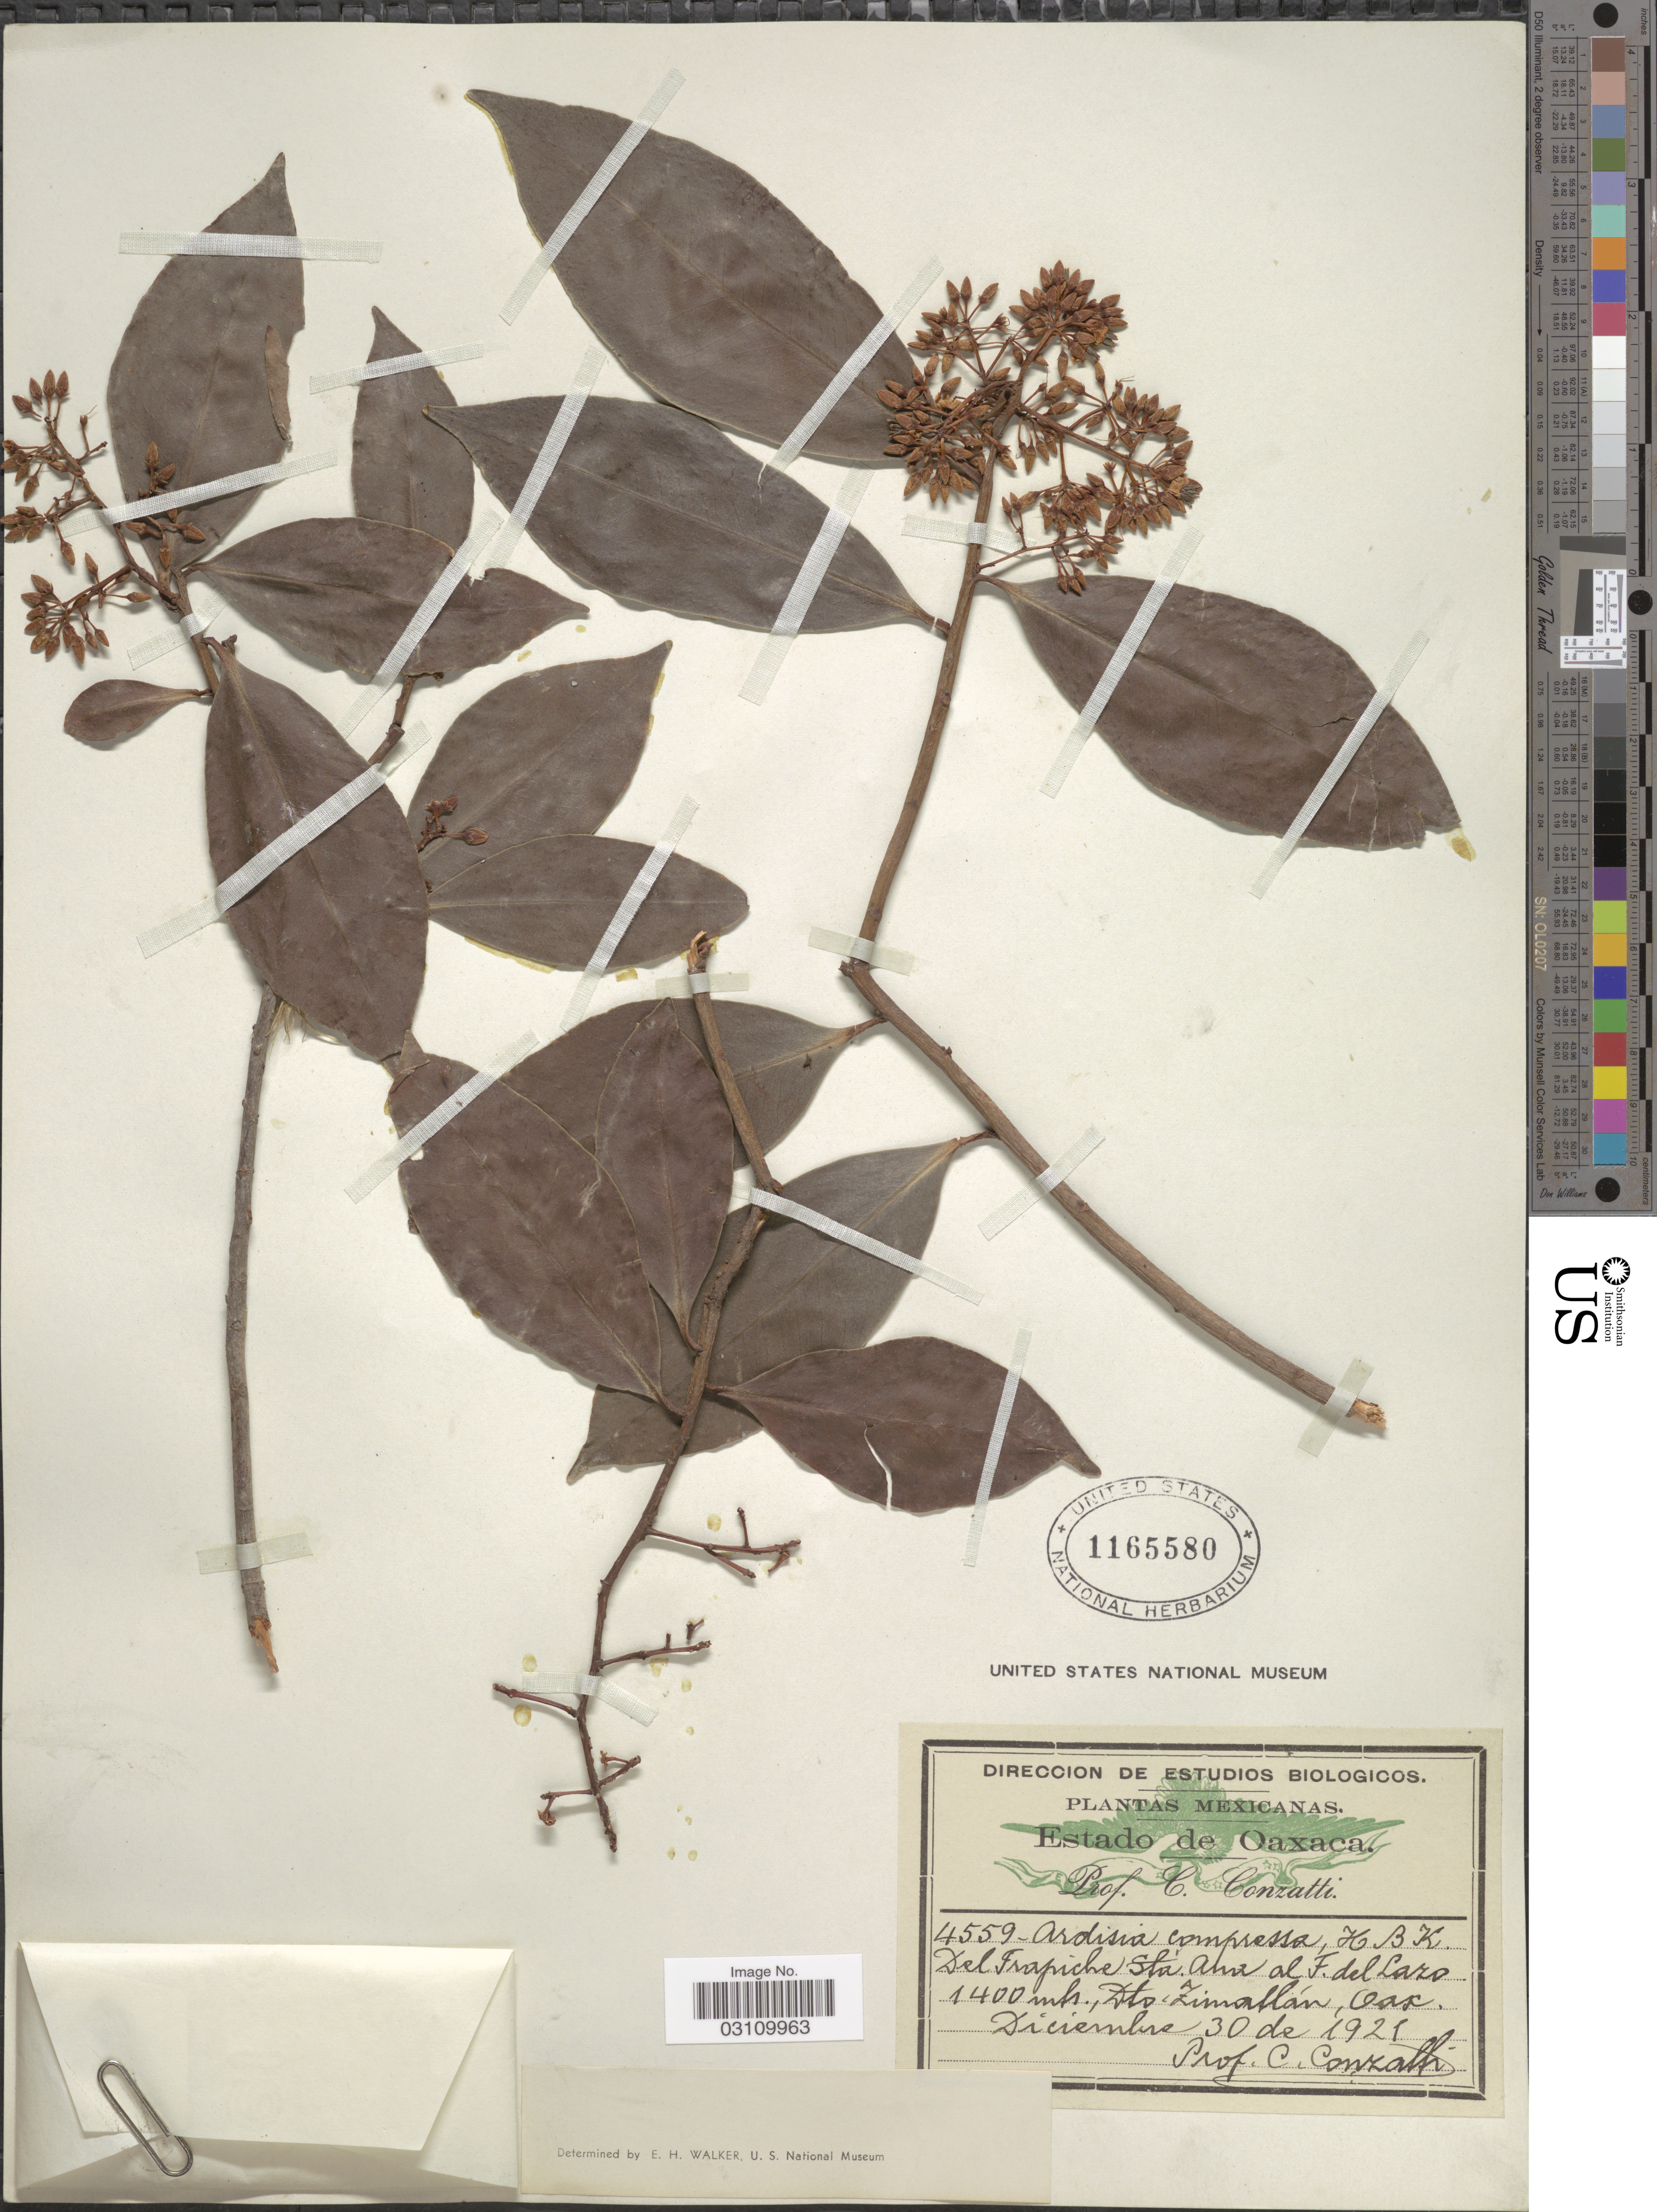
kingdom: Plantae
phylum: Tracheophyta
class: Magnoliopsida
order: Ericales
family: Primulaceae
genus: Ardisia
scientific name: Ardisia compressa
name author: Kunth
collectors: C. Conzatti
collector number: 4559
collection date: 1921-12-30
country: Mexico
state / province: Oaxaca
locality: Del Frapiche Sta. Ana al F. del Lazo, Dto. Zimatlan.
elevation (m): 1400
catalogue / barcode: US 1165580